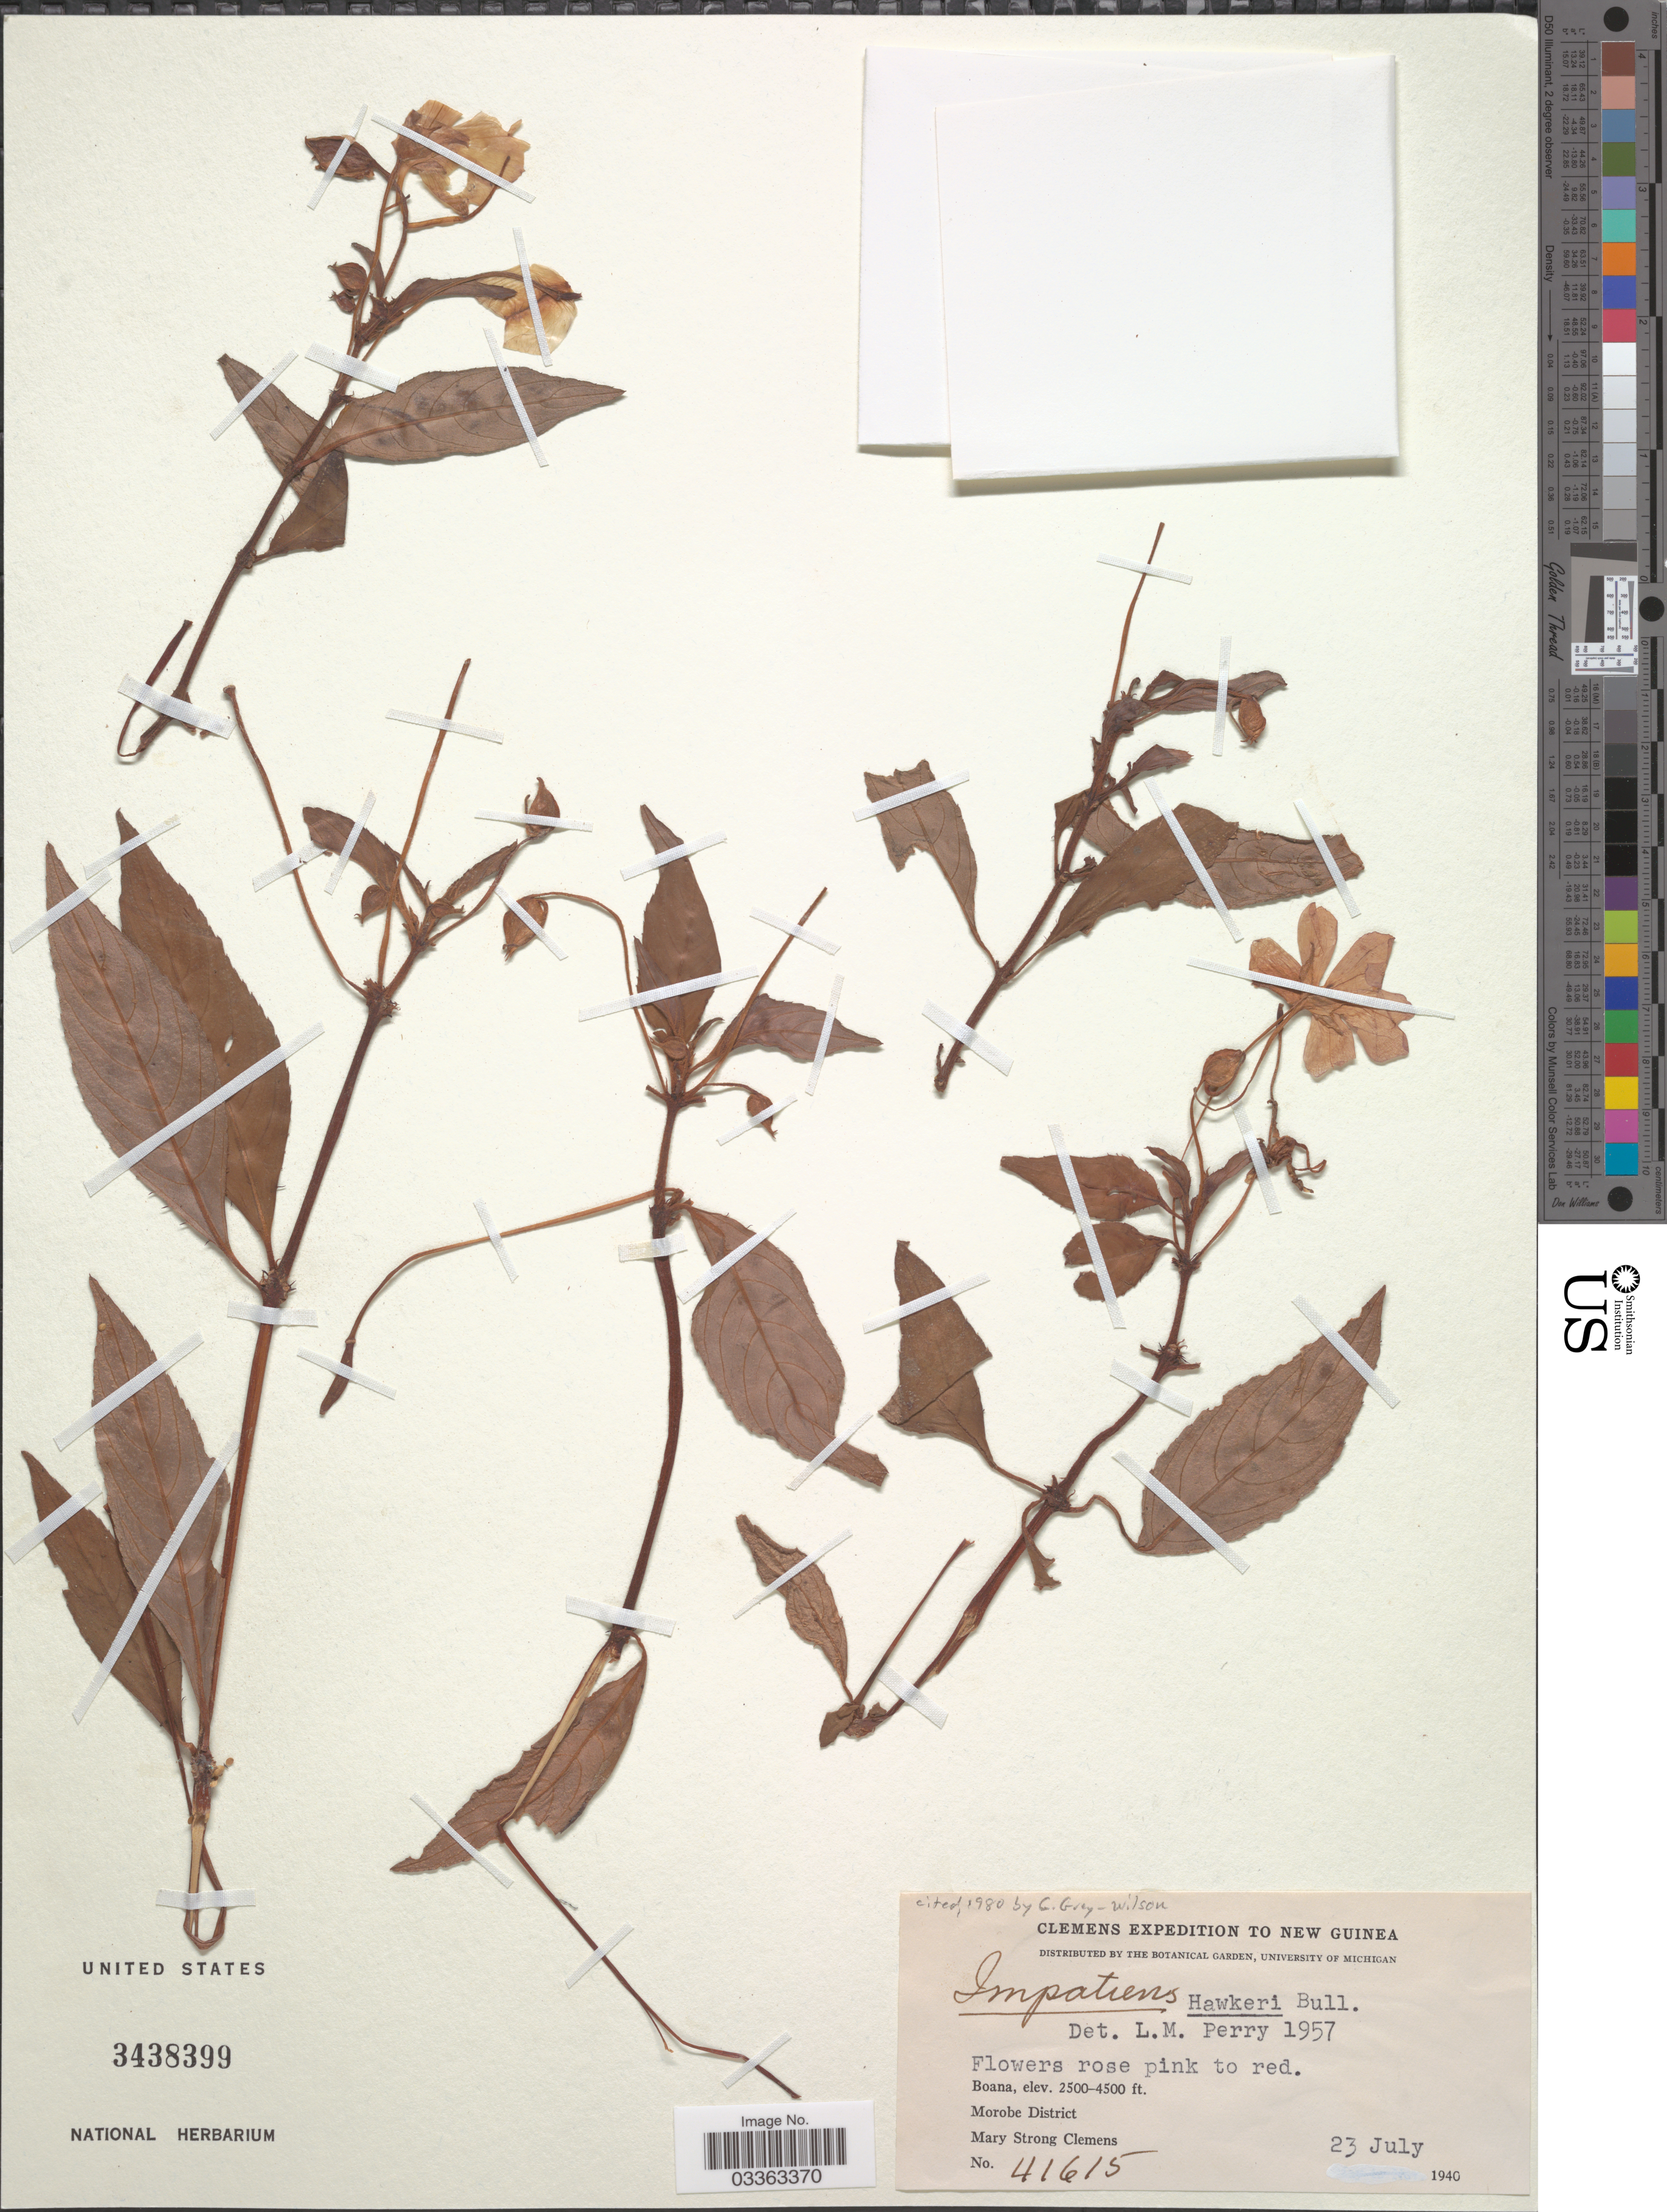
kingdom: Plantae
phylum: Tracheophyta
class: Magnoliopsida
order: Ericales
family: Balsaminaceae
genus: Impatiens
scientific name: Impatiens hawkeri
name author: W. Bull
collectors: M. S. Clemens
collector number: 41615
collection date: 1940-07-23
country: Papua New Guinea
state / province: Morobe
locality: New Guinea. Boana. Morobe District.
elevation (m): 762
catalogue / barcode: US 3438399